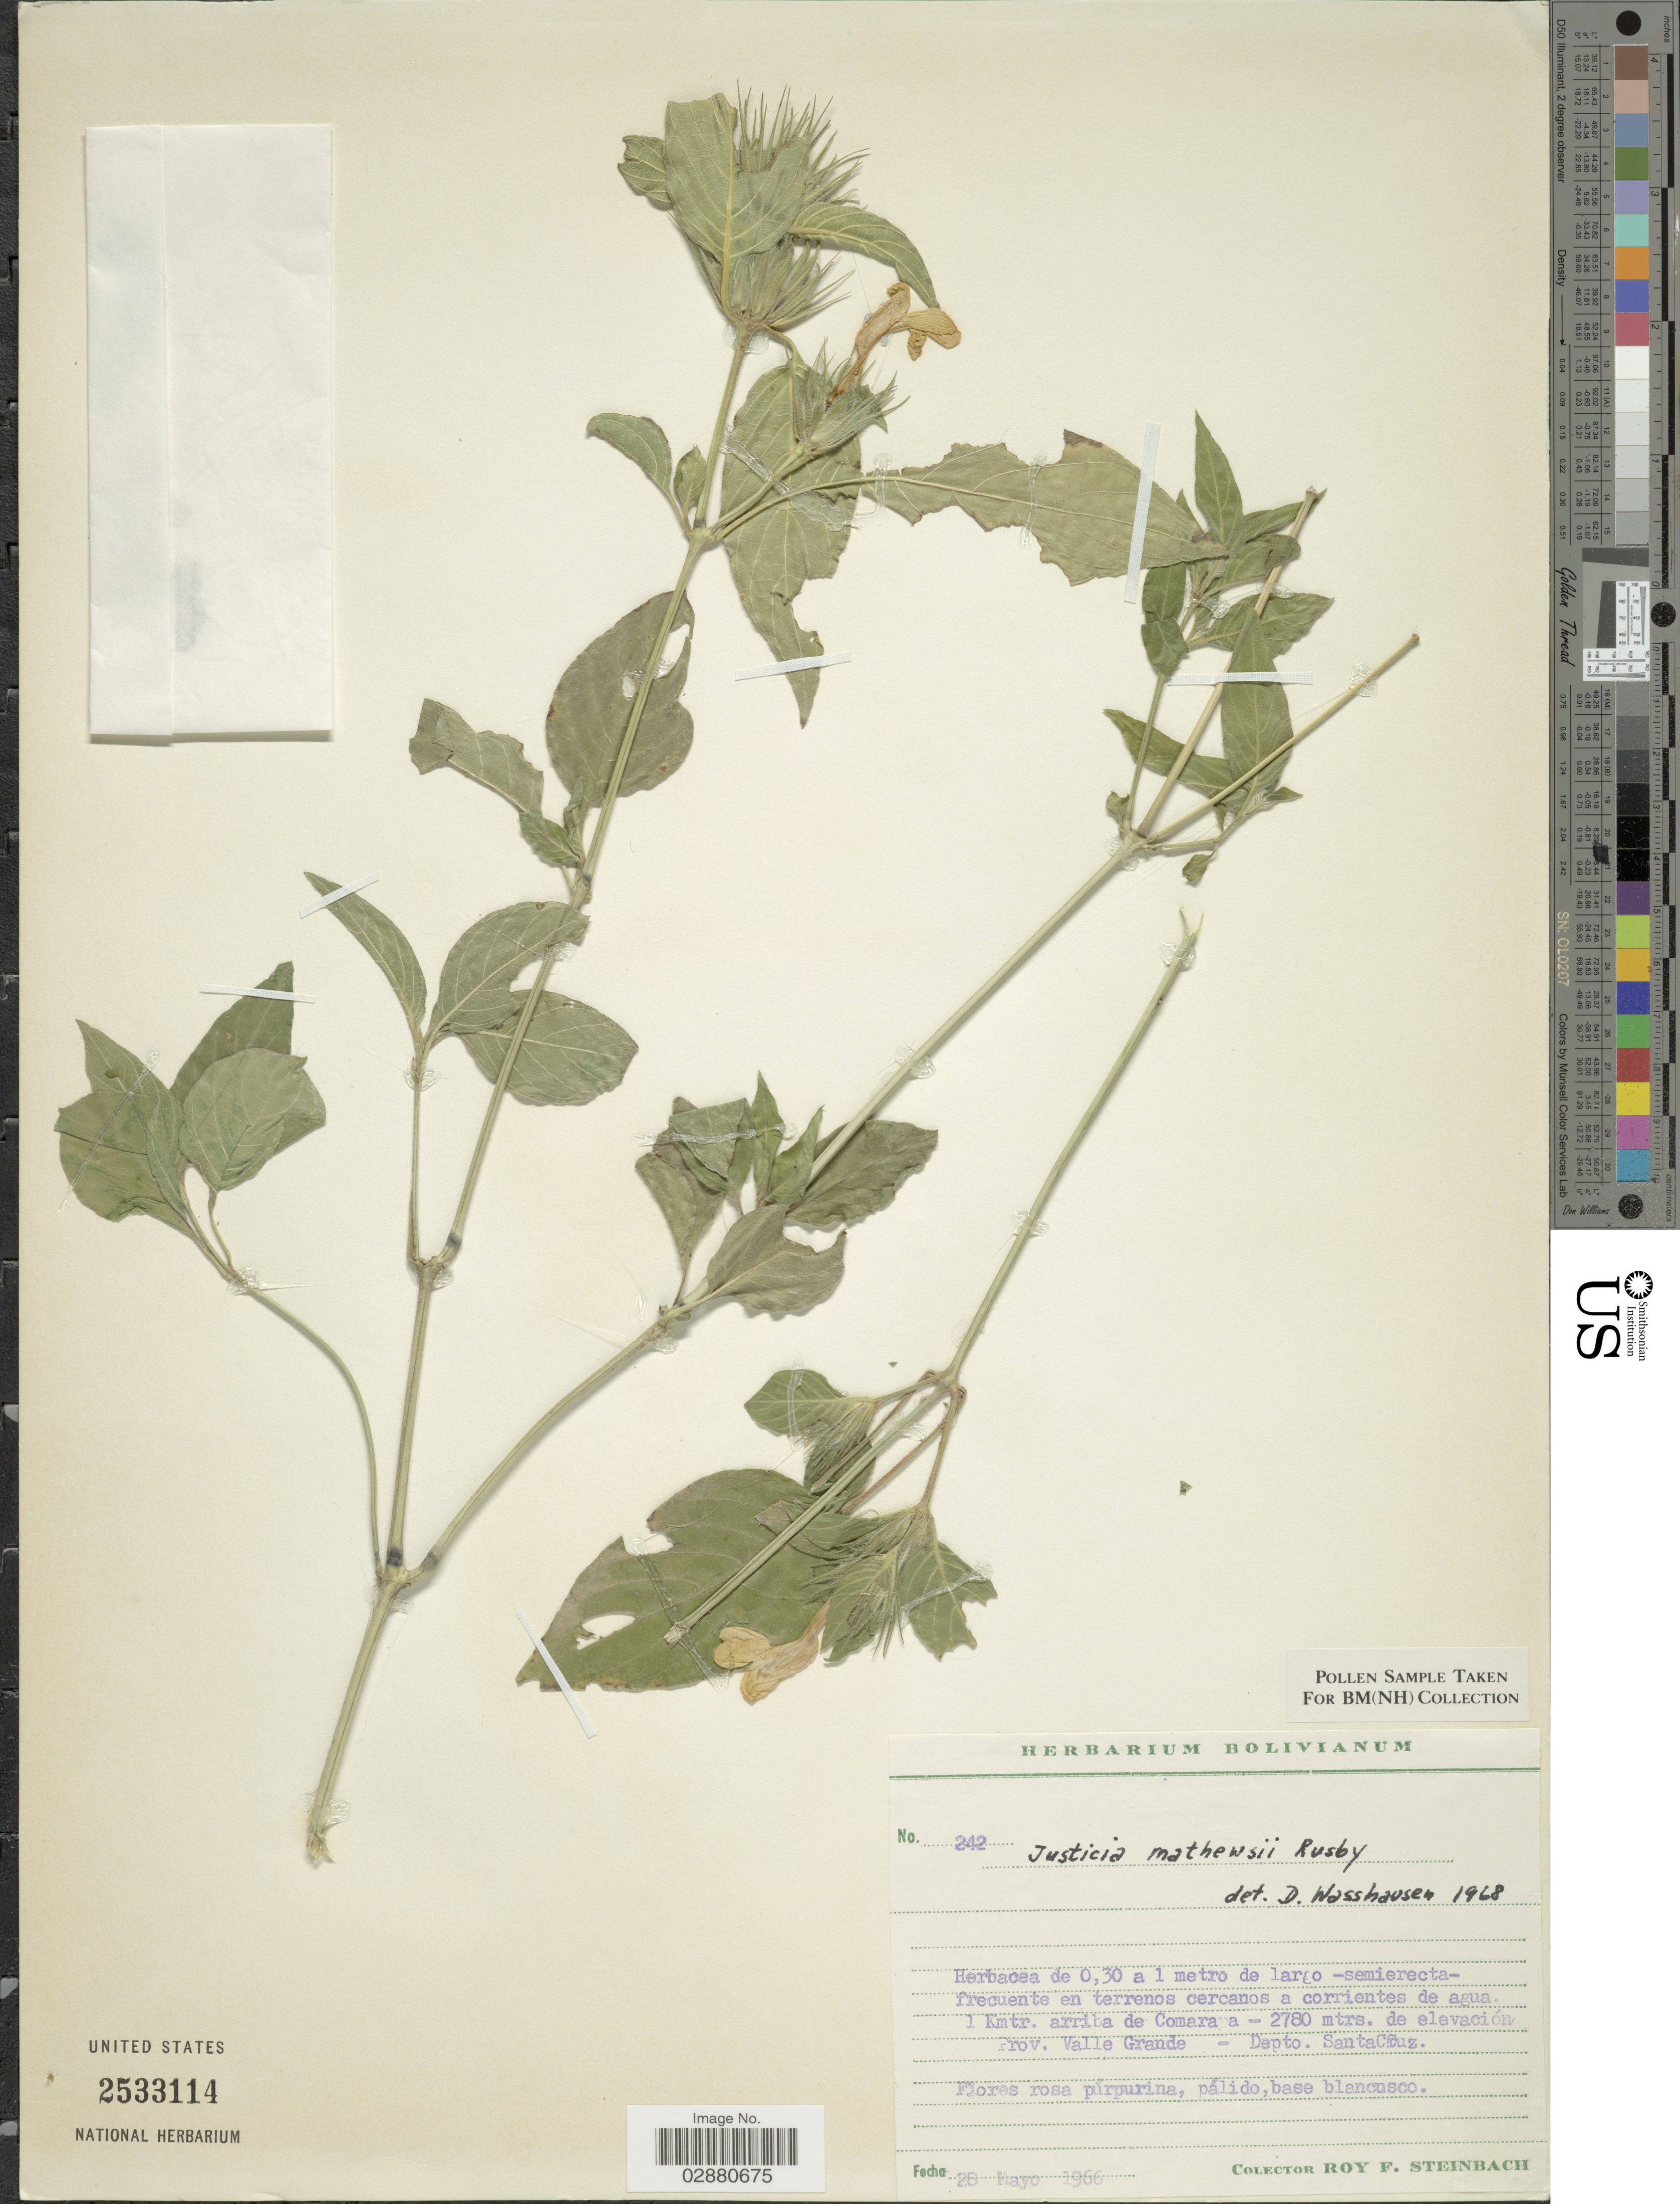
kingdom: Plantae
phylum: Tracheophyta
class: Magnoliopsida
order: Lamiales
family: Acanthaceae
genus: Justicia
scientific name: Justicia rusbyi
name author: (Lindau) V.A.W. Graham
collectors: R. F. Steinbach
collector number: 242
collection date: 1966-05-28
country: Bolivia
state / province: Santa Cruz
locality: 1 Kmtr. arriba de Comara. Prov. Valle Grande - Depto. Santa Cruz.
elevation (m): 2780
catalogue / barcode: US 2533114